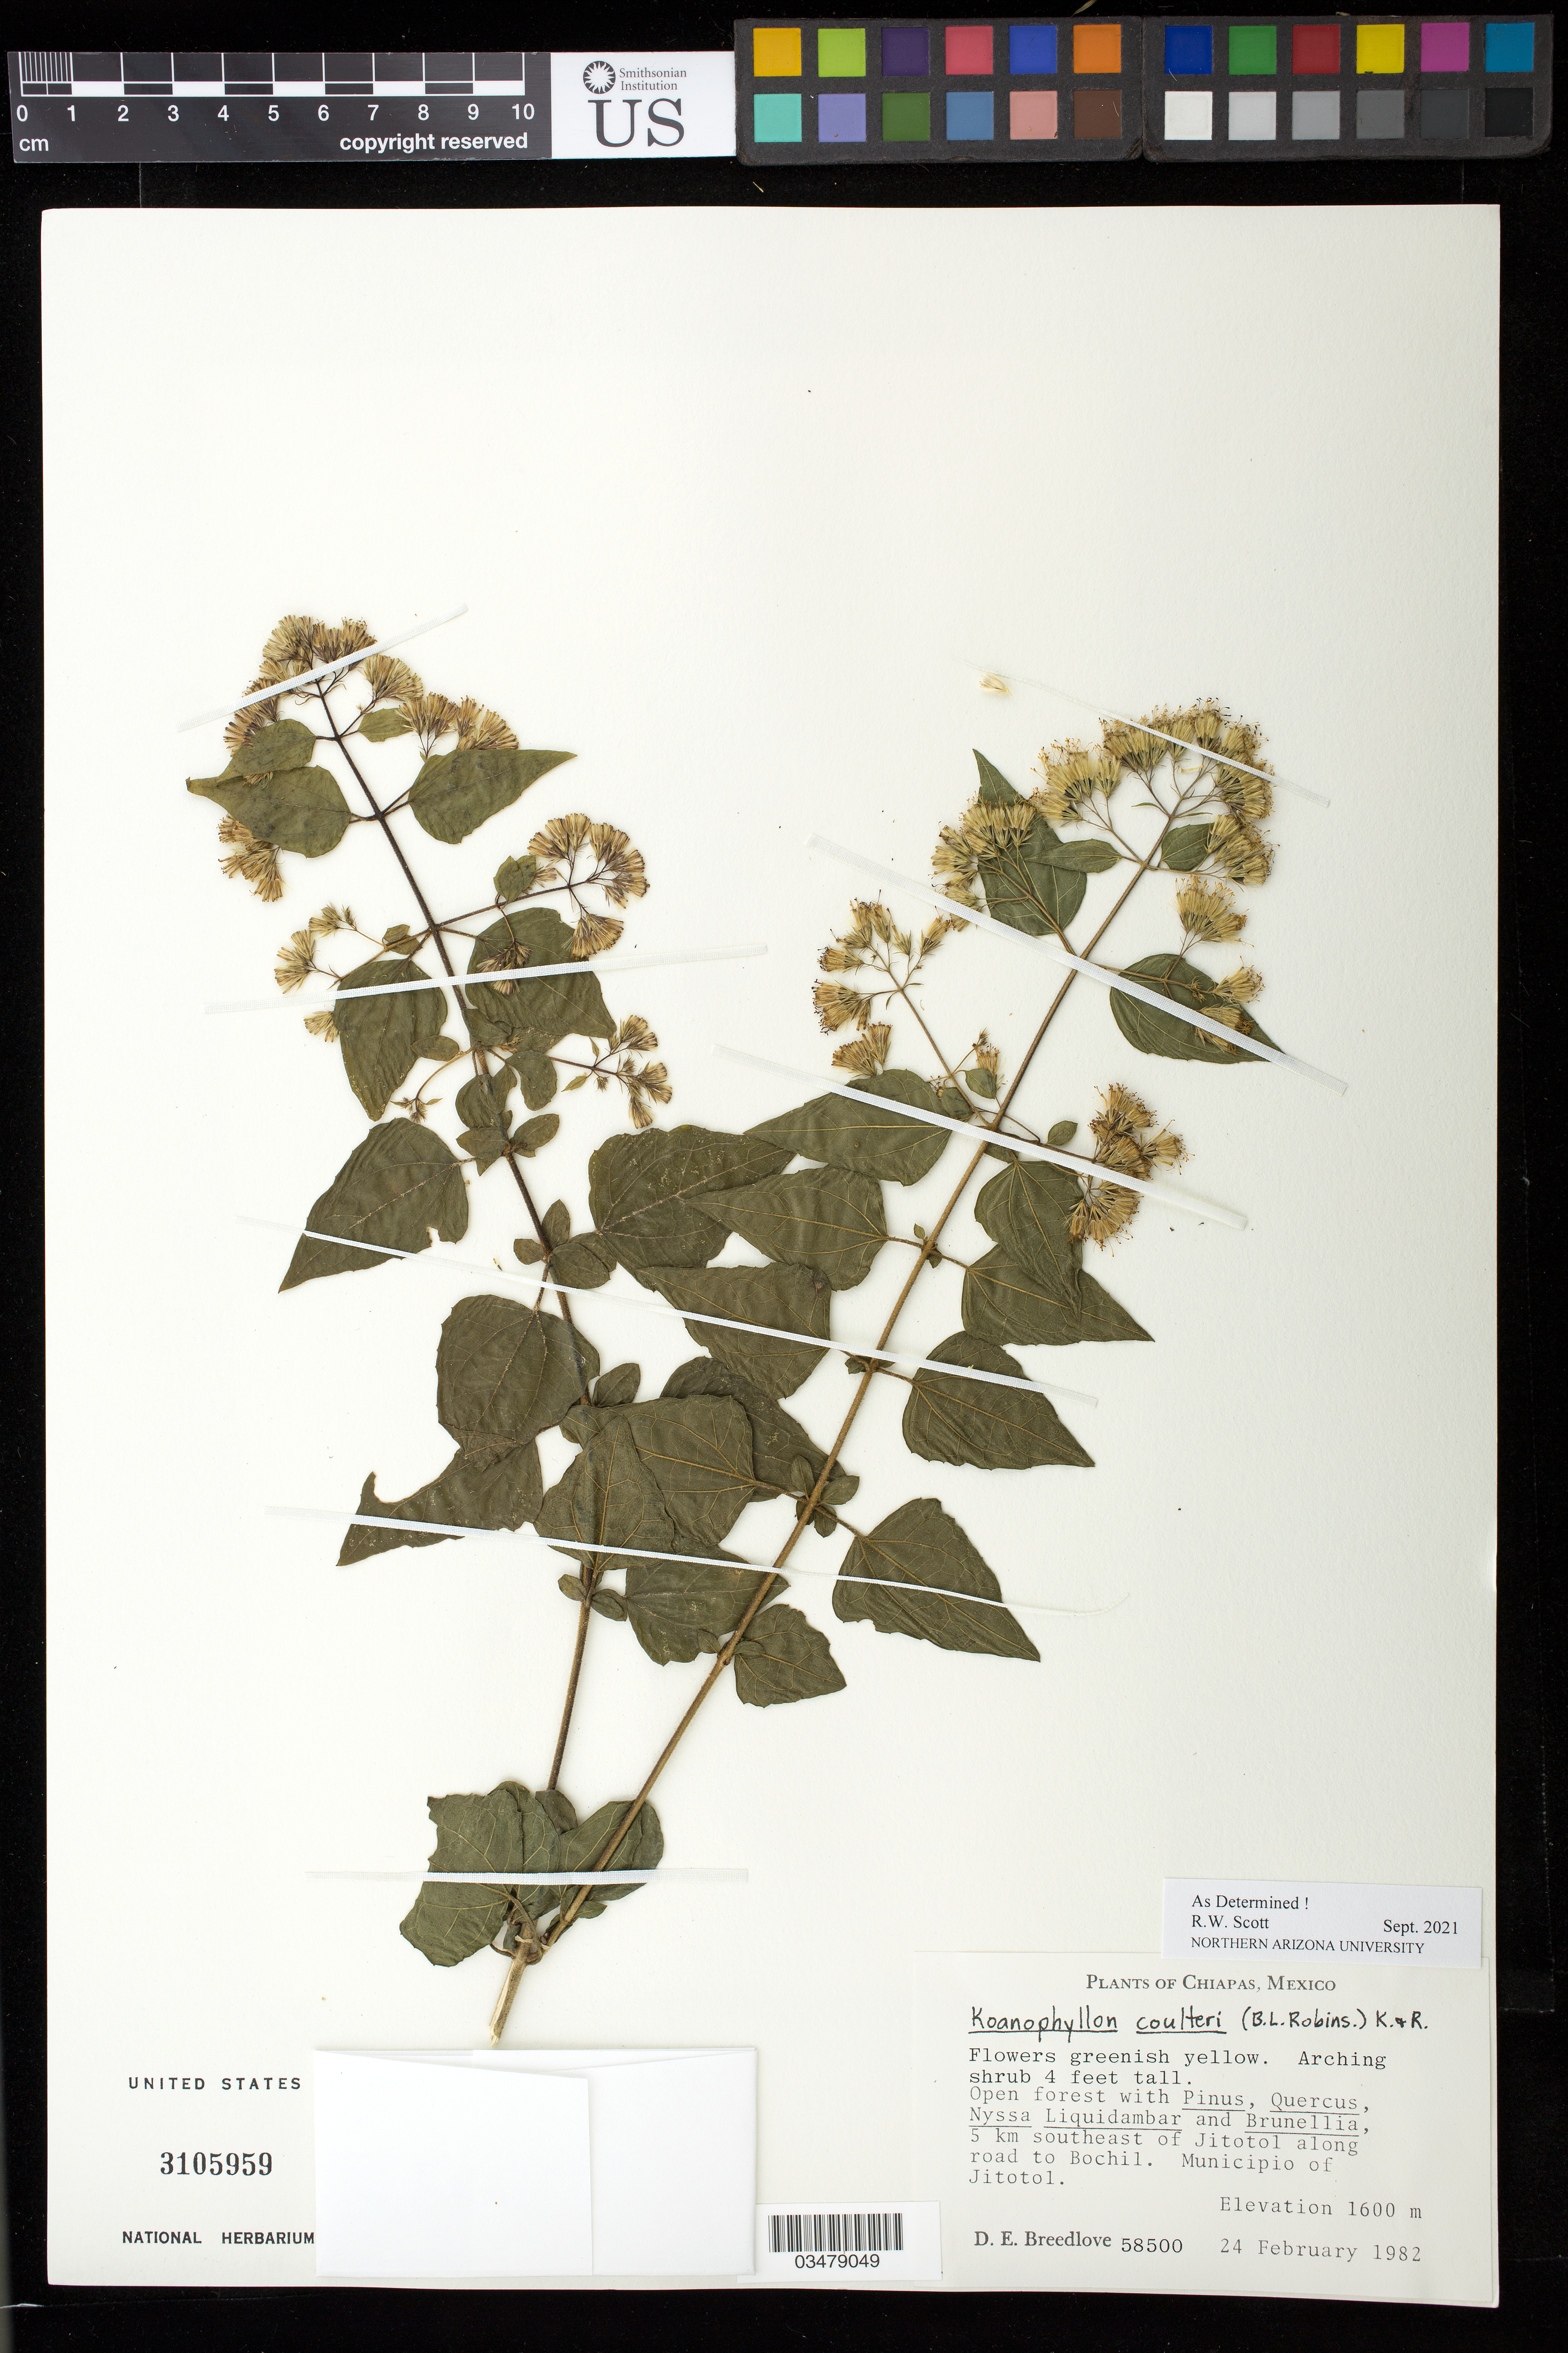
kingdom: Plantae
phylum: Tracheophyta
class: Magnoliopsida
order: Asterales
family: Asteraceae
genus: Koanophyllon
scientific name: Koanophyllon coulteri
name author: (B.L. Rob.) R.M. King & H. Rob.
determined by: Scott, R. W.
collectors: D. E. Breedlove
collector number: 58500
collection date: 1982-02-24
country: Mexico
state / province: Chiapas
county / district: Jitotol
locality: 5 km southeast of Jitotol along road to Bochil.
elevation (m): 1600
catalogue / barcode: US 3105959